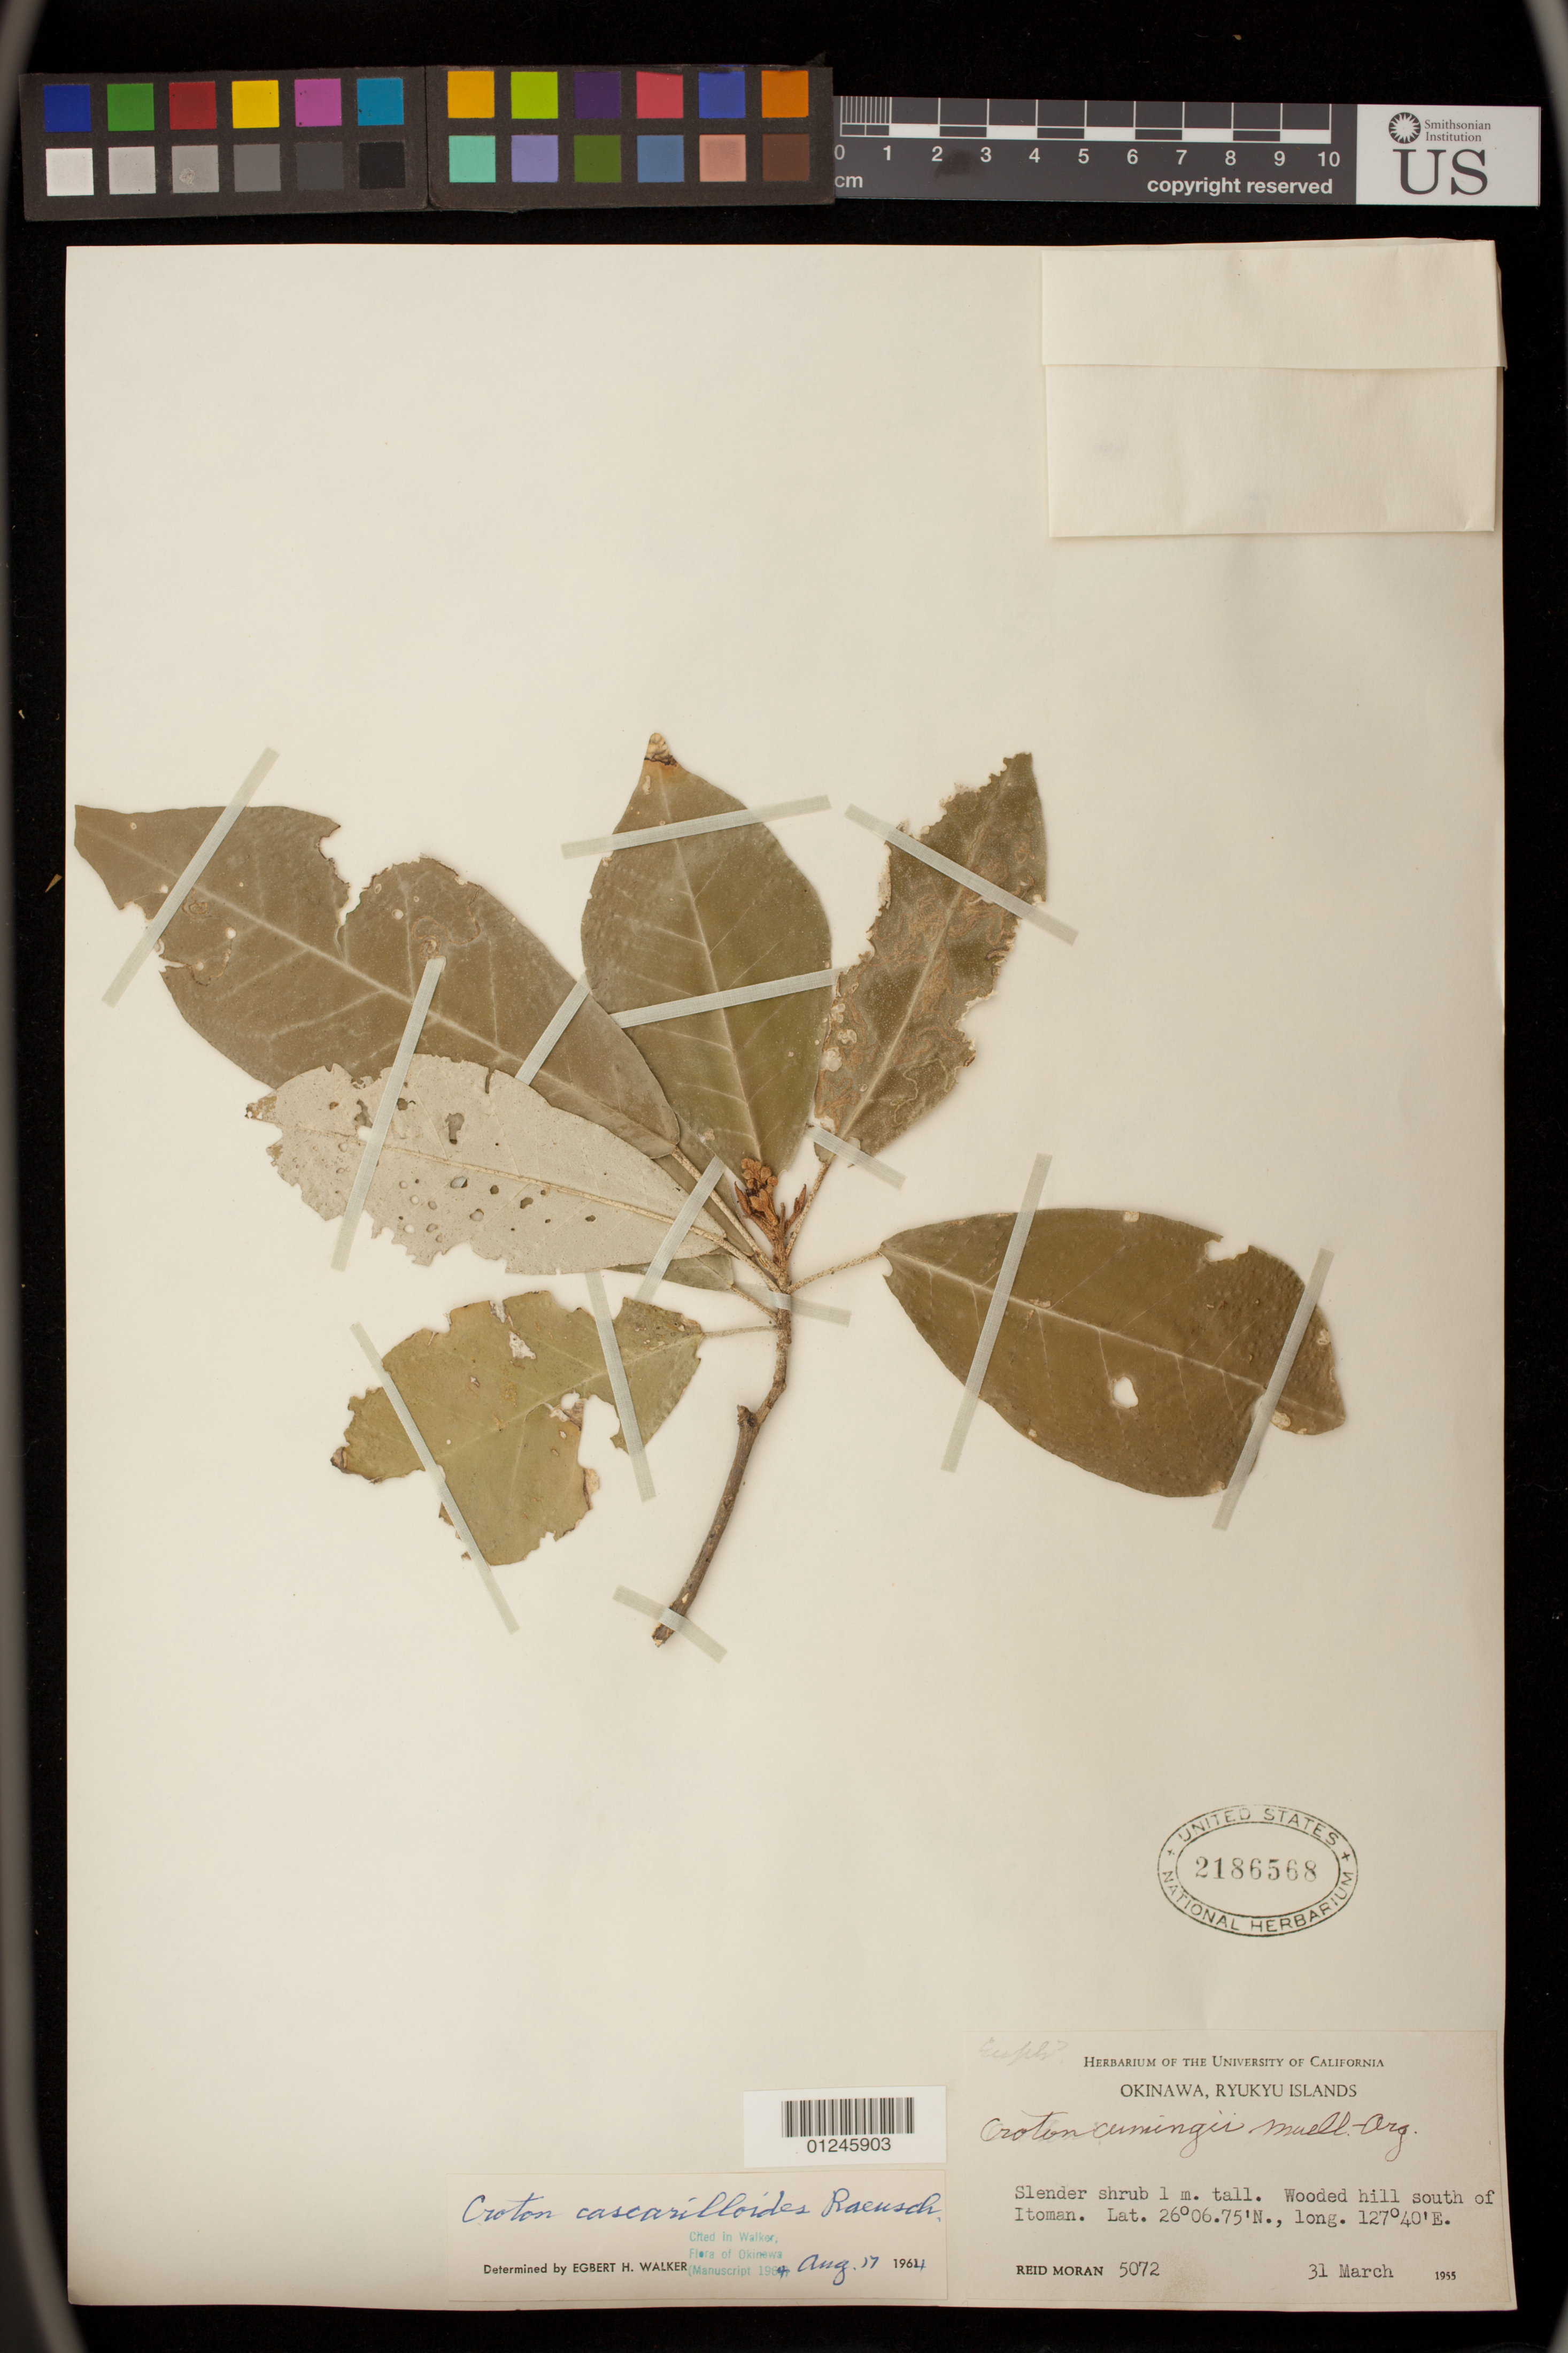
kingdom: Plantae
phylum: Tracheophyta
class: Magnoliopsida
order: Malpighiales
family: Euphorbiaceae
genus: Croton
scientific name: Croton cascarilloides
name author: Raeusch.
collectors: R. Moran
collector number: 5072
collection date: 1955-03-31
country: Japan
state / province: Okinawa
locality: Ryukyu Islands.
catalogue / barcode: US 2186568